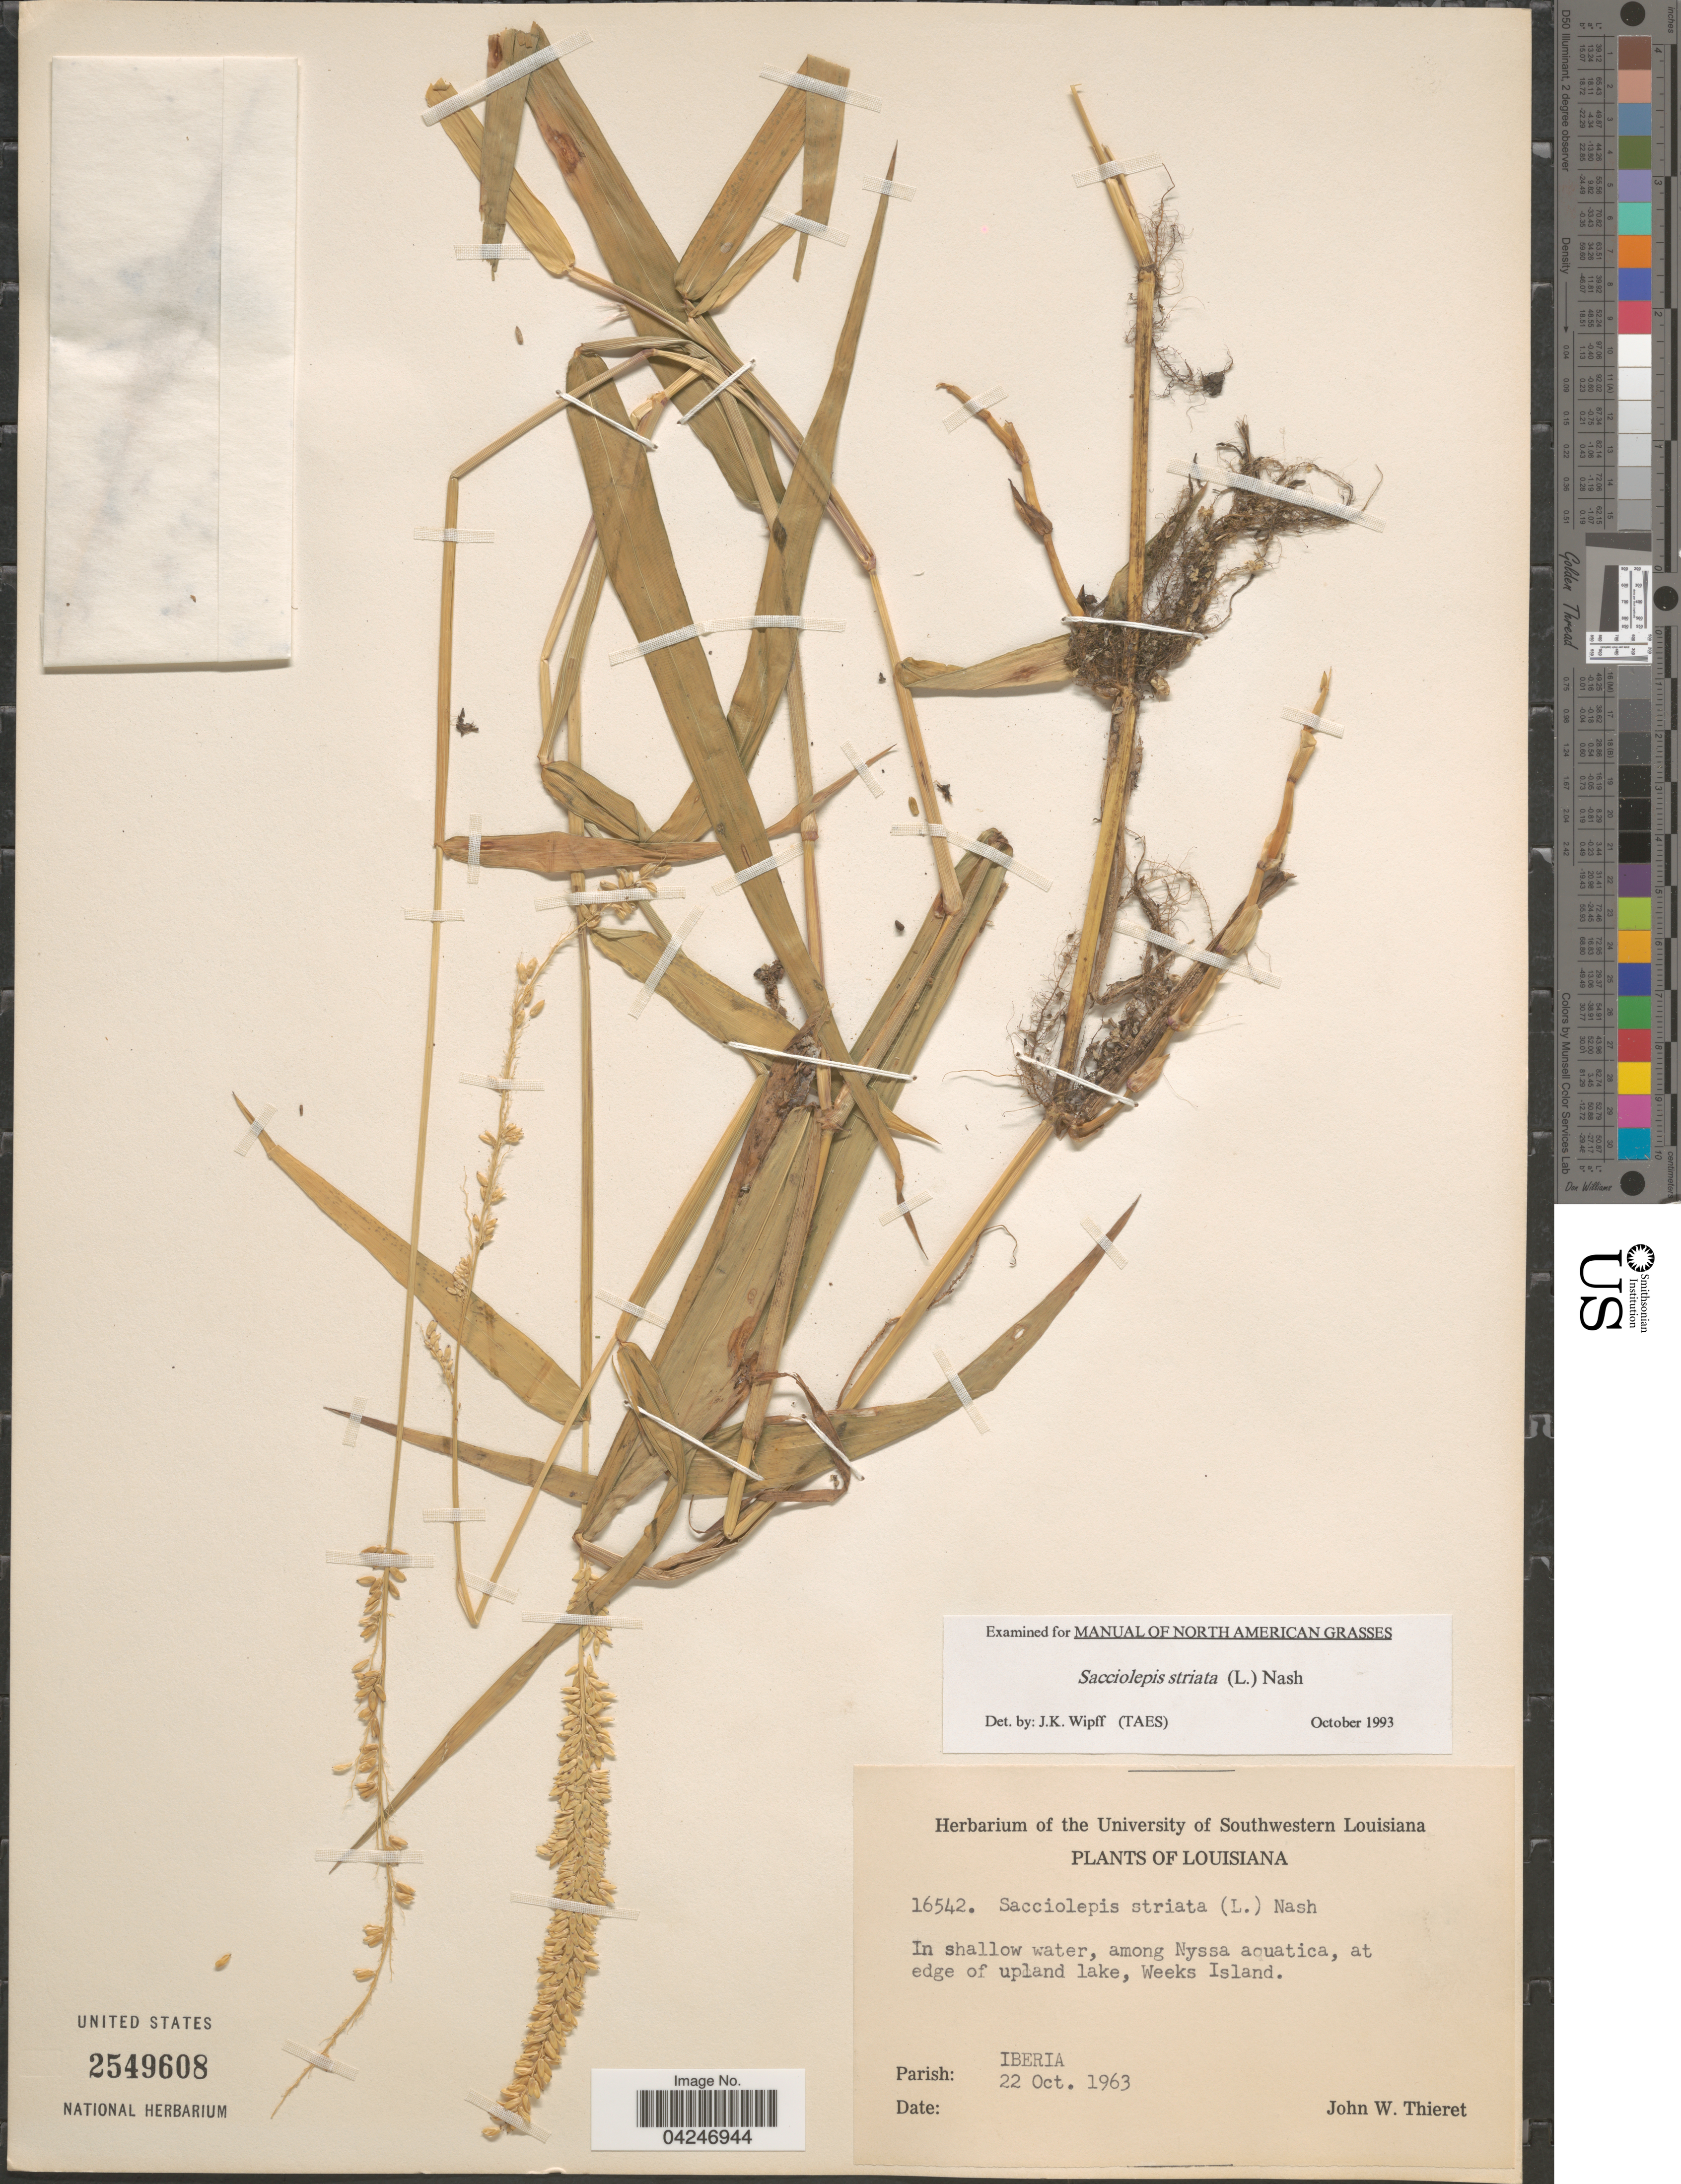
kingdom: Plantae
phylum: Tracheophyta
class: Liliopsida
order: Poales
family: Poaceae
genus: Sacciolepis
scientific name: Sacciolepis striata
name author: (L.) Nash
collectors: J. W. Thieret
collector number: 16542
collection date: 1963-10-22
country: United States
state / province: Louisiana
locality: In shallow water, among Nyssa aquatica, at edge of upland lake, Weeks Island. Parish: Iberia.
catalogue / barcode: US 2549608